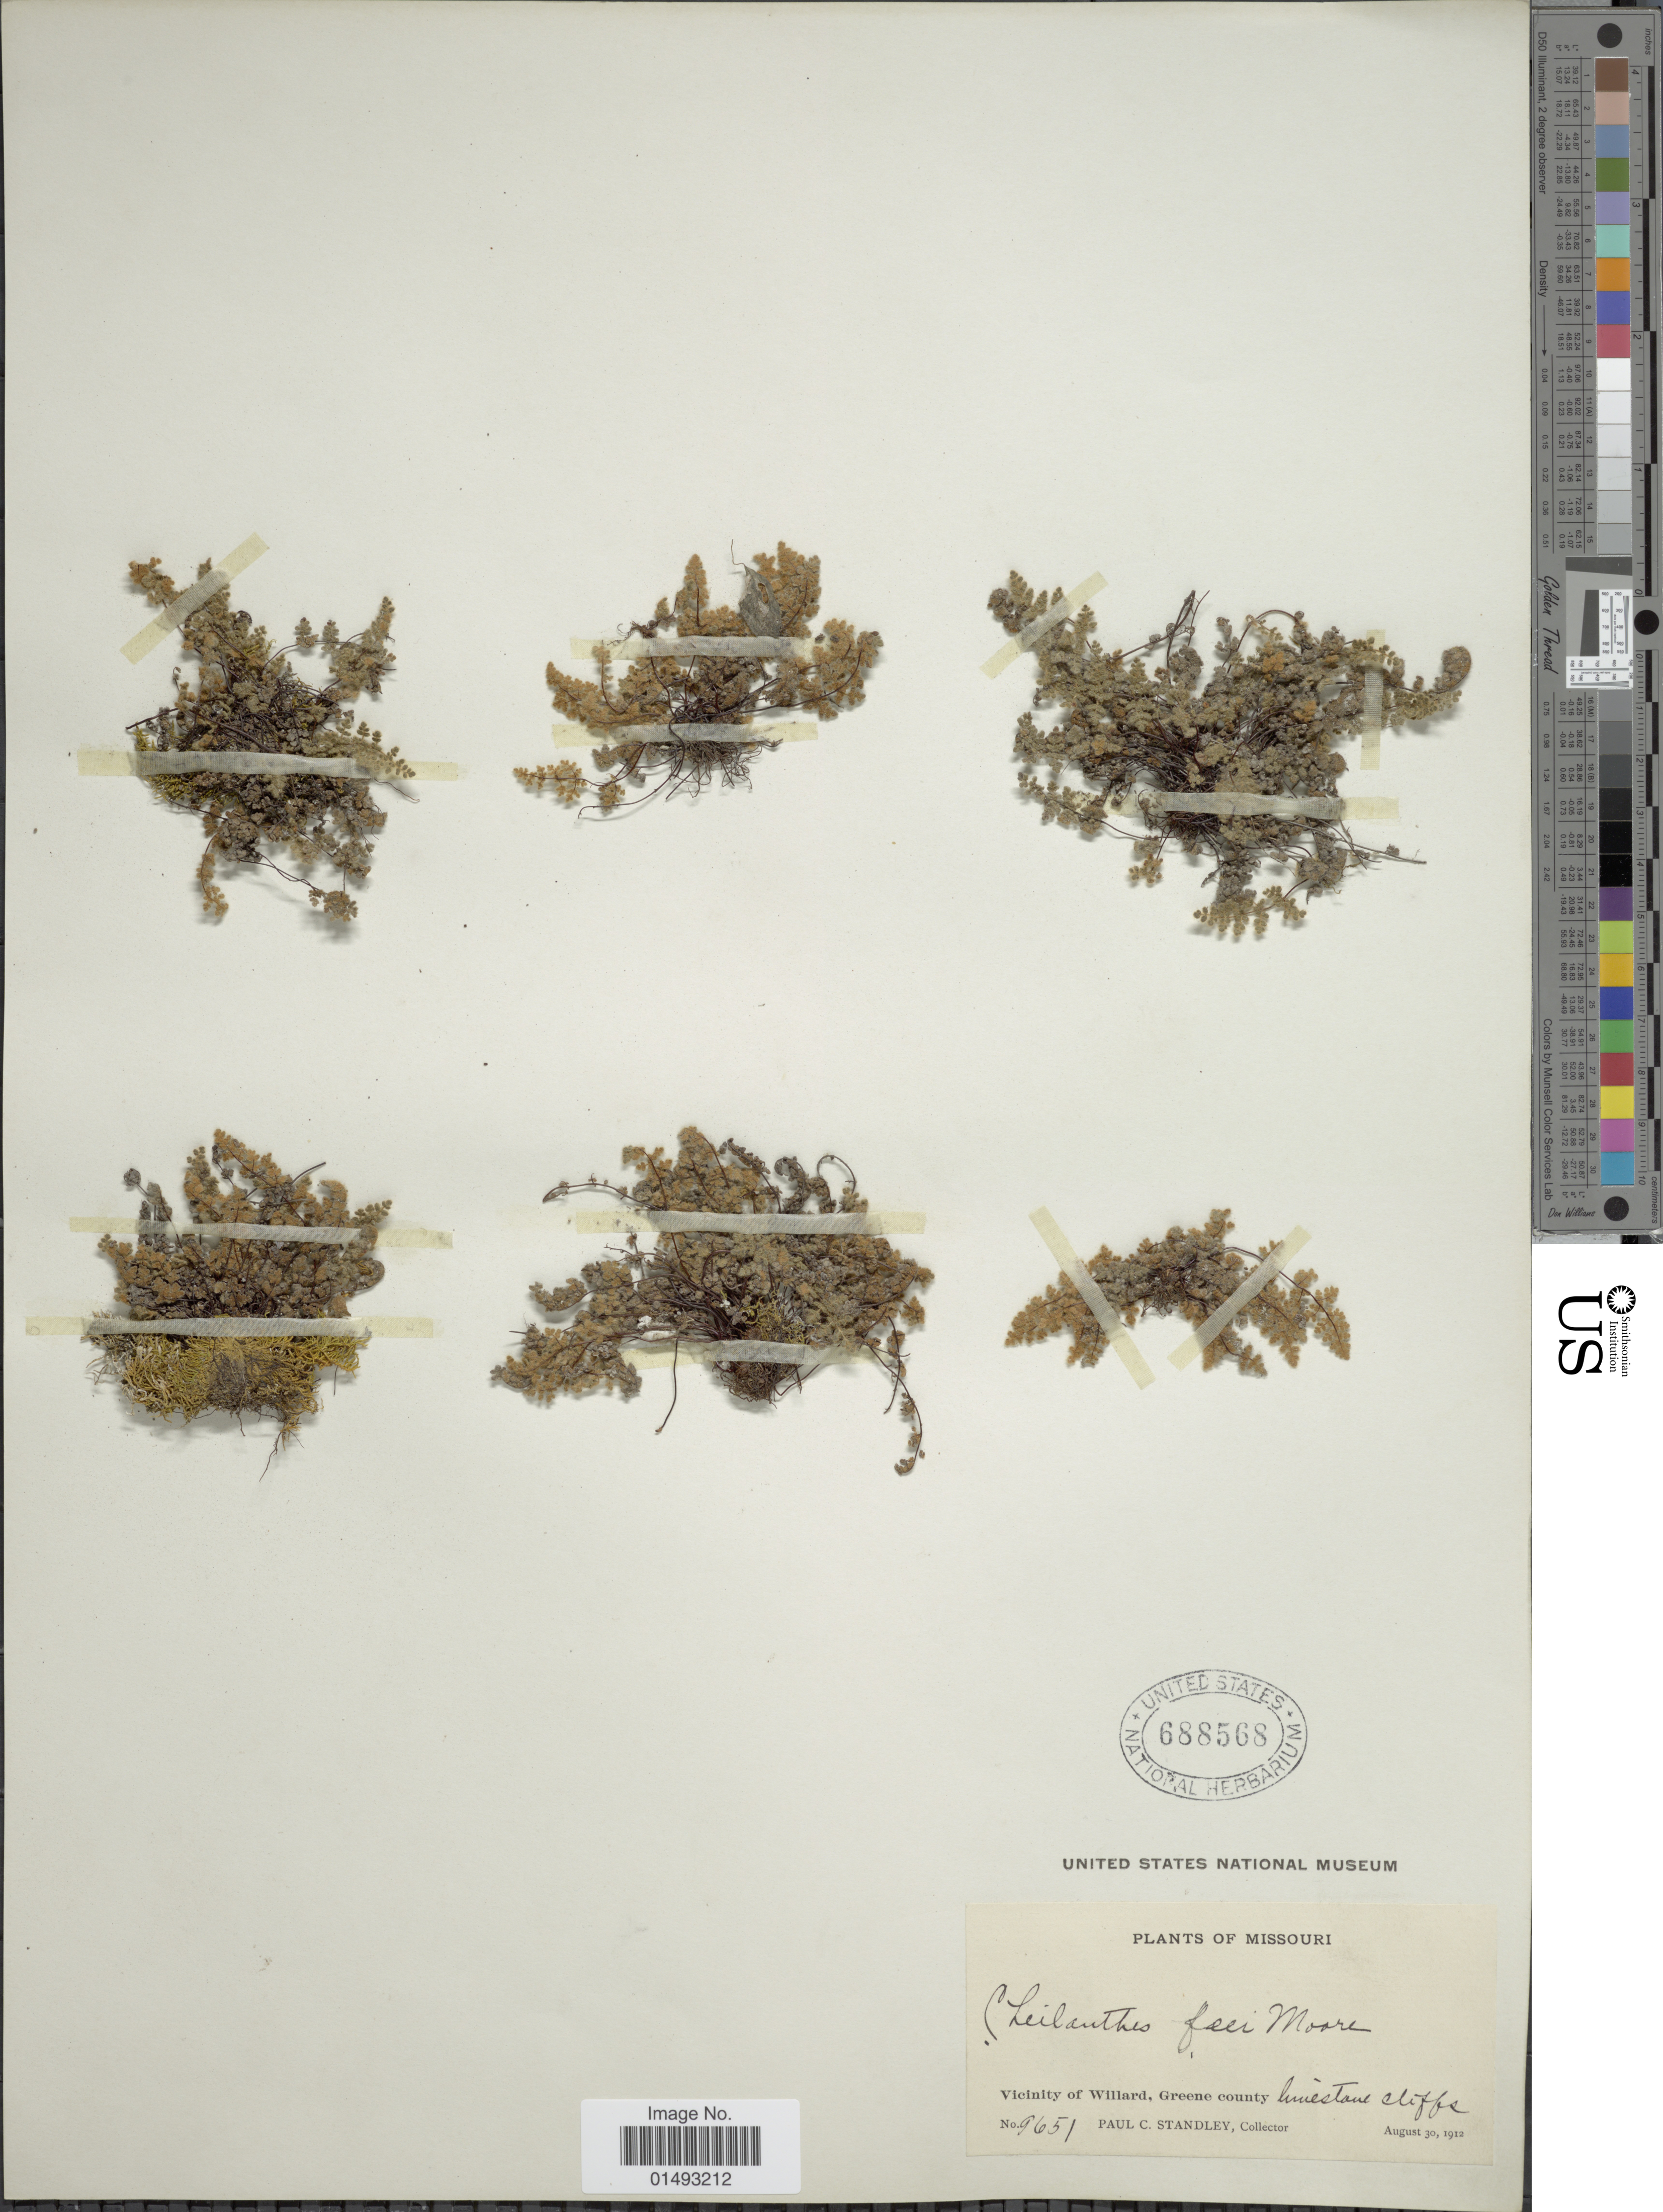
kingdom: Plantae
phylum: Tracheophyta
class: Polypodiopsida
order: Polypodiales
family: Pteridaceae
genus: Myriopteris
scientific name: Myriopteris gracilis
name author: Fée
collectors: P. C. Standley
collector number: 9651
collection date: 1912-08-30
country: United States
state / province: Missouri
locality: Vicinity of Willard, Greene county limestone cliffs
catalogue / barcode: US 688568